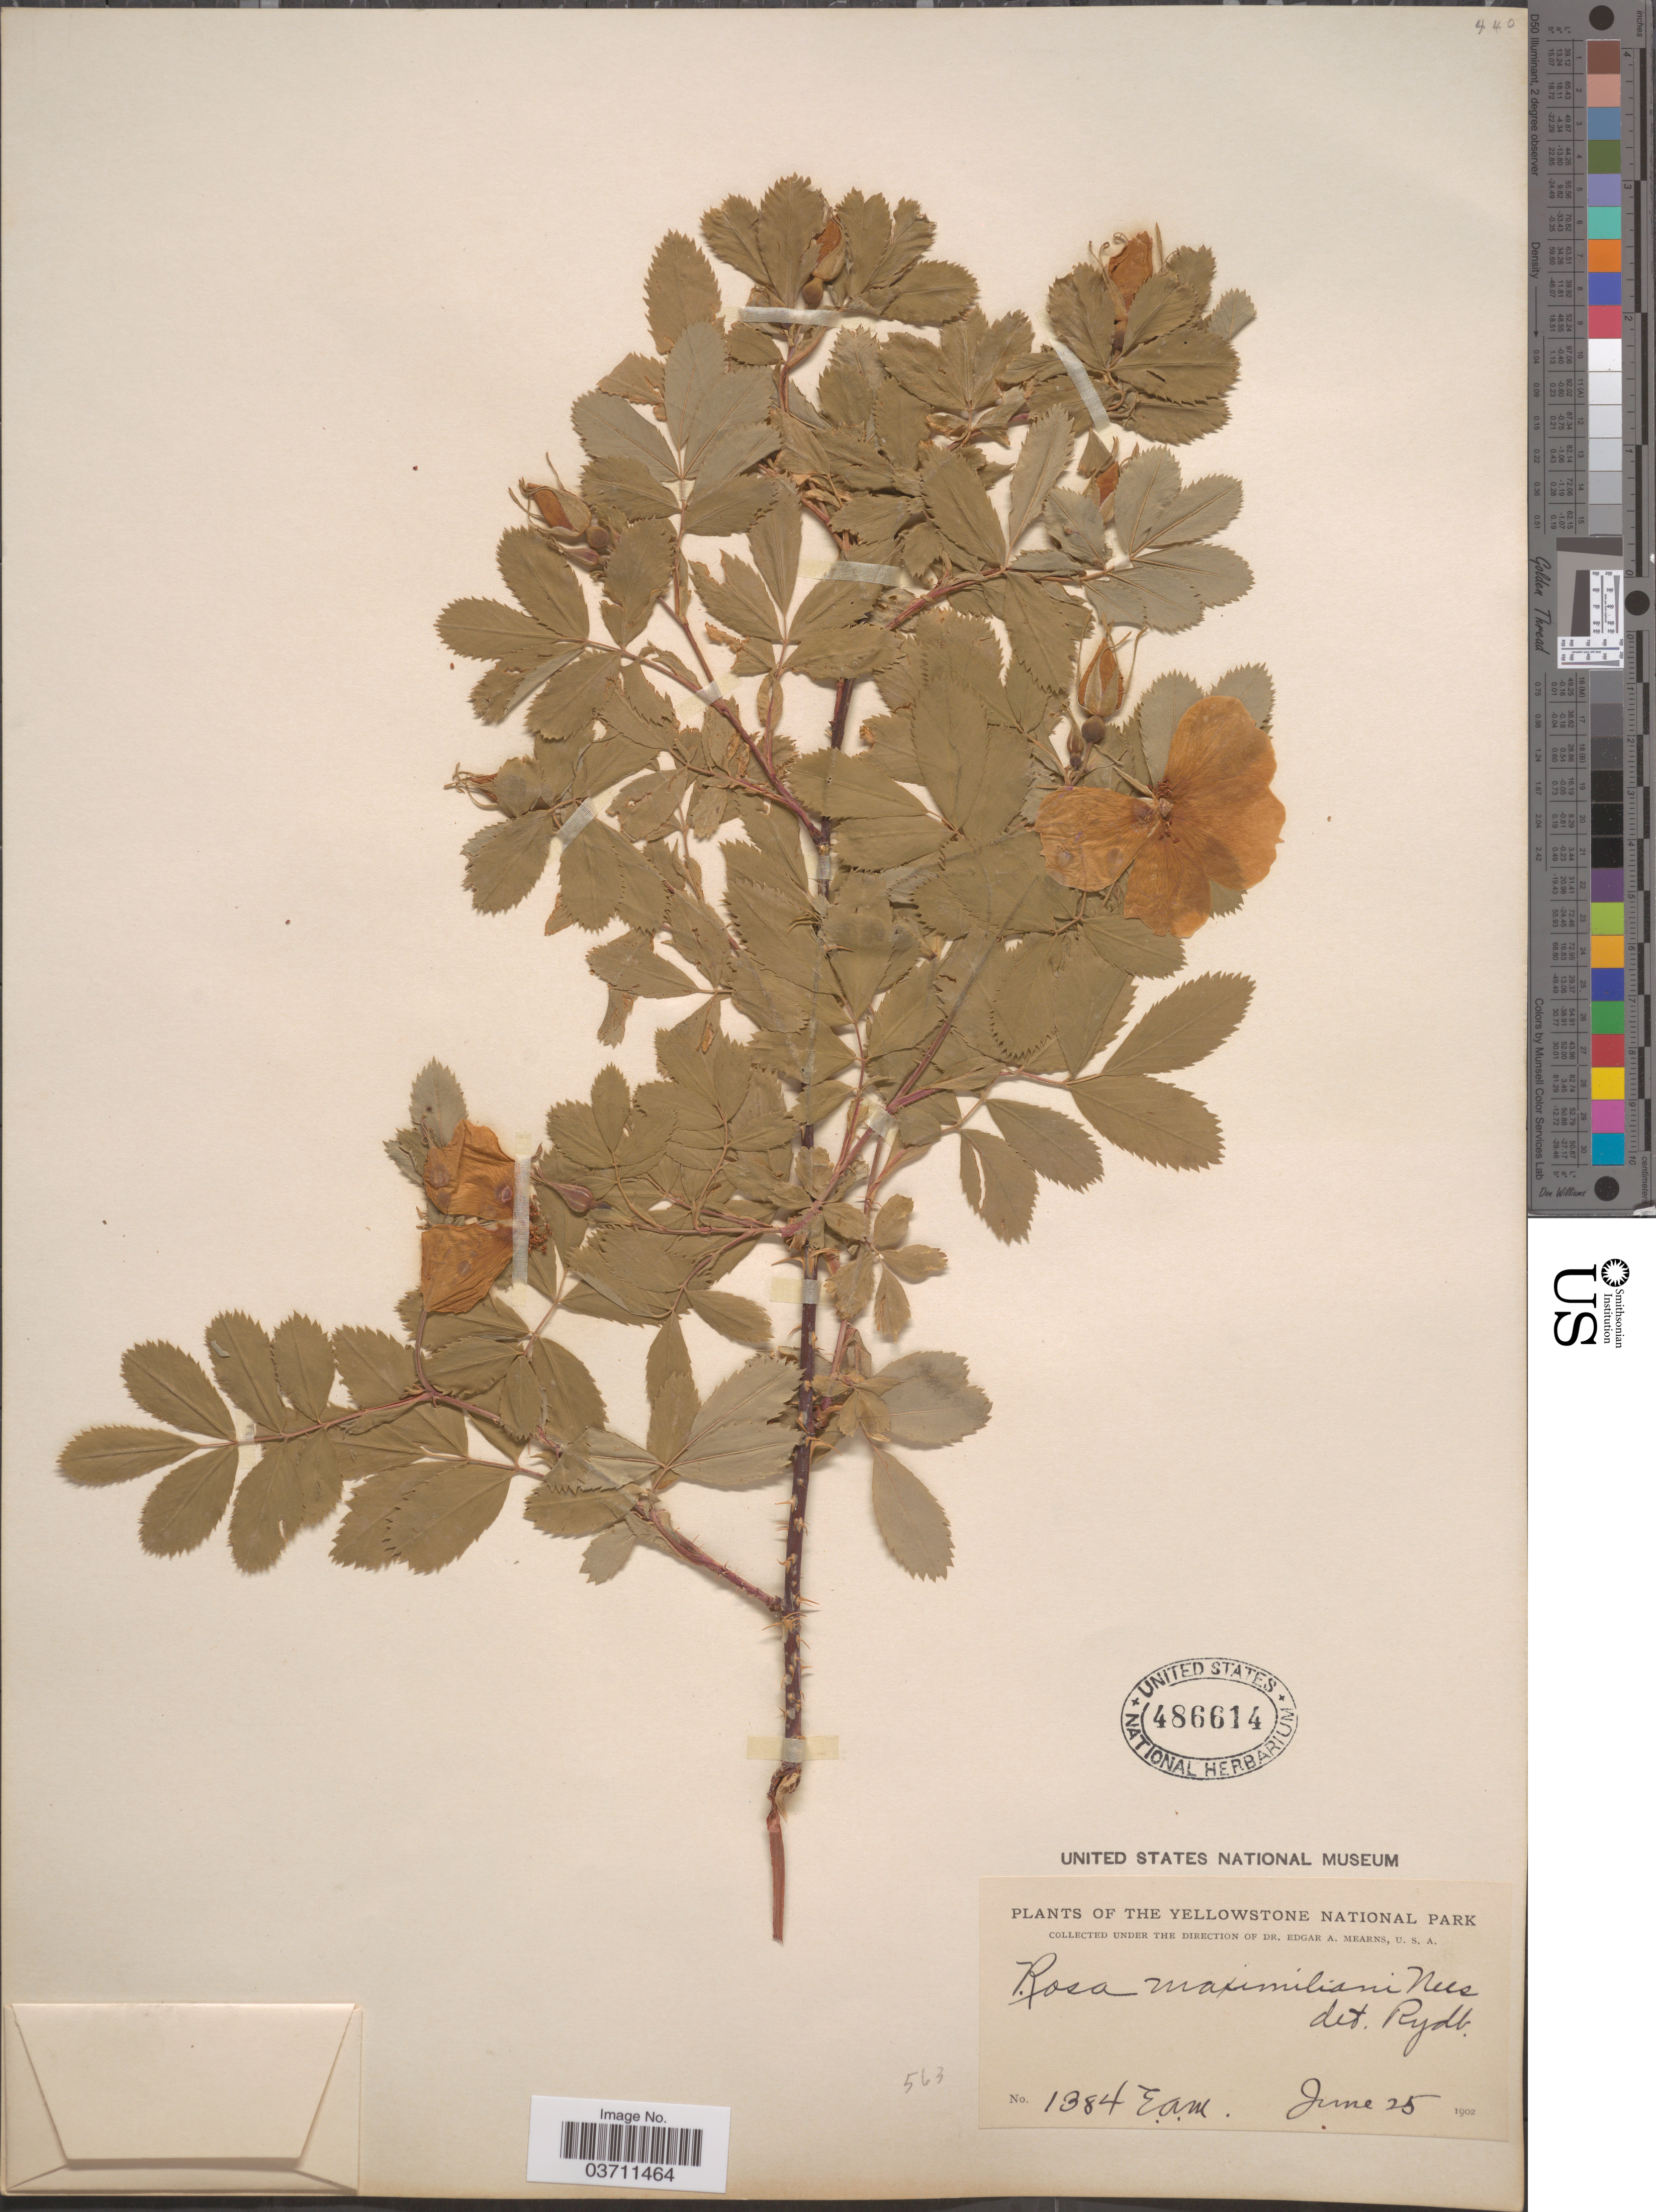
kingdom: Plantae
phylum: Tracheophyta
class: Magnoliopsida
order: Rosales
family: Rosaceae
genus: Rosa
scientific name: Rosa maximiliani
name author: Nees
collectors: E. A. Mearns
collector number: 1384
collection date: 1902-06-25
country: United States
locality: The Yellowstone National Park.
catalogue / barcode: US 486614